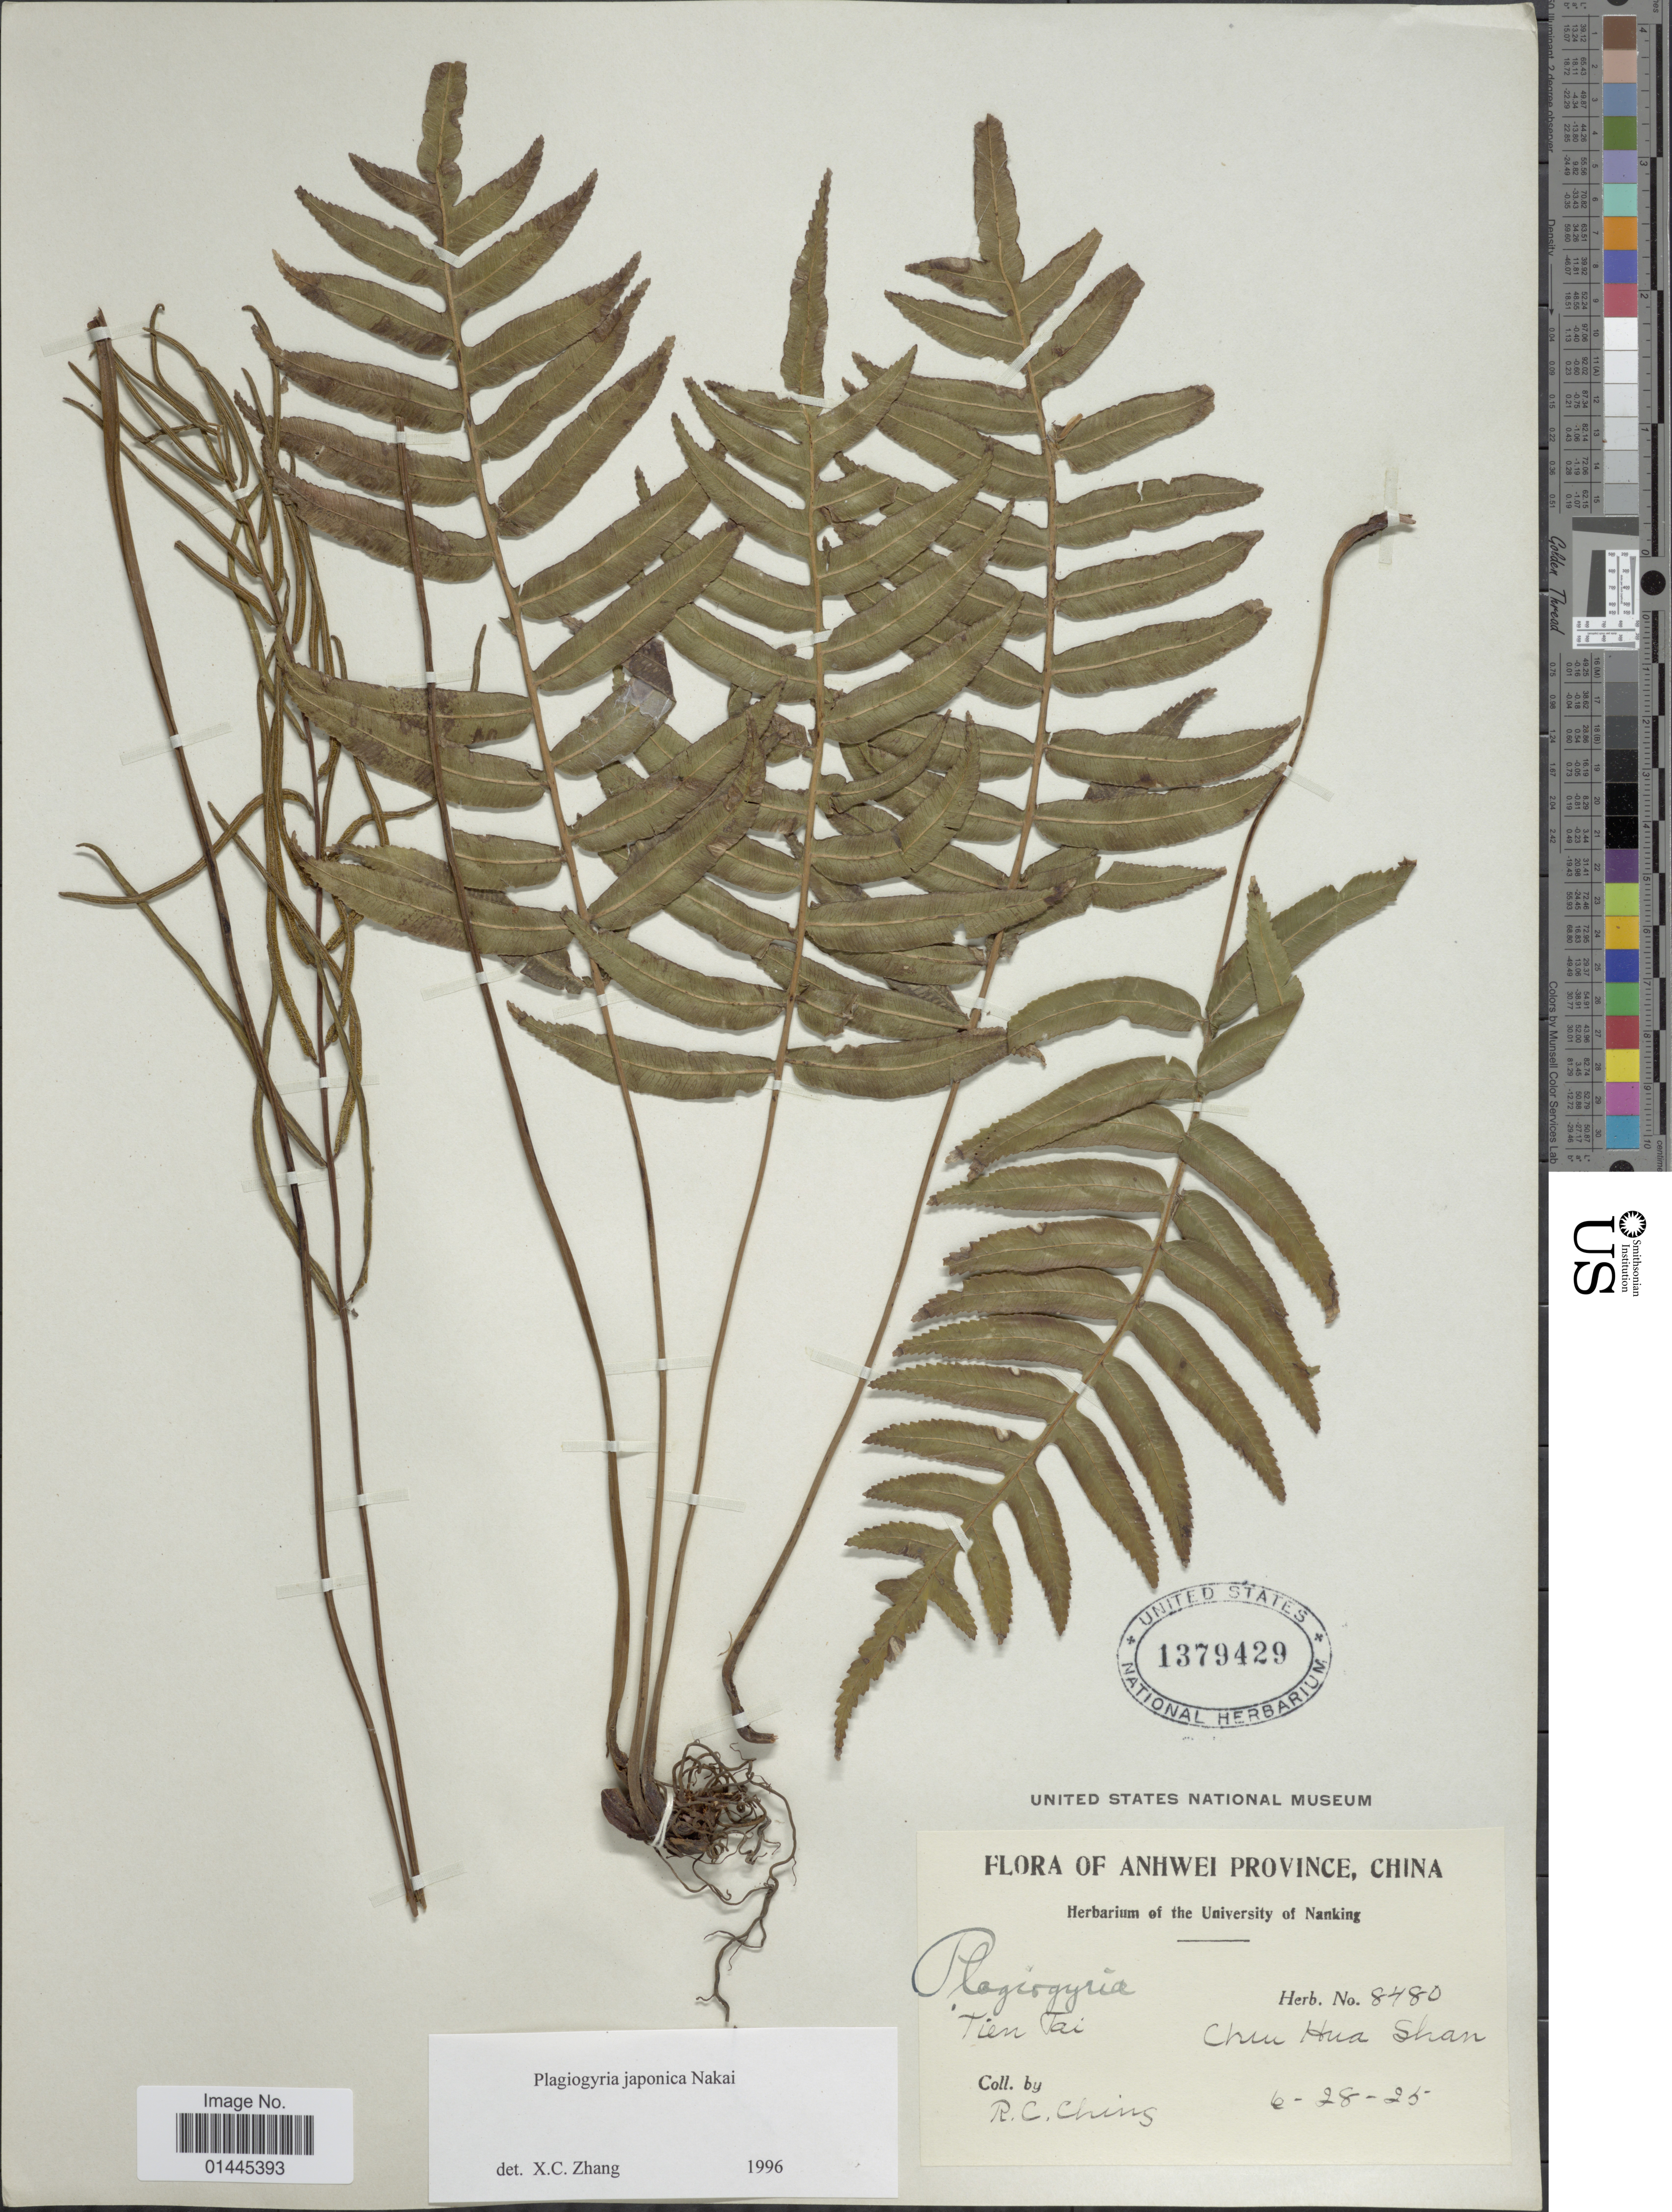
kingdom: Plantae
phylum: Tracheophyta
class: Polypodiopsida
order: Cyatheales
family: Plagiogyriaceae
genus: Plagiogyria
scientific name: Plagiogyria japonica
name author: Nakai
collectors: R. C. Ching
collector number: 8480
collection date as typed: Transcribed d/m/y: 25/6/28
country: China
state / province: Anhui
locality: Anhwei Province, Tien Tai, Chen Hua Shan.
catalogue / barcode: US 1379429